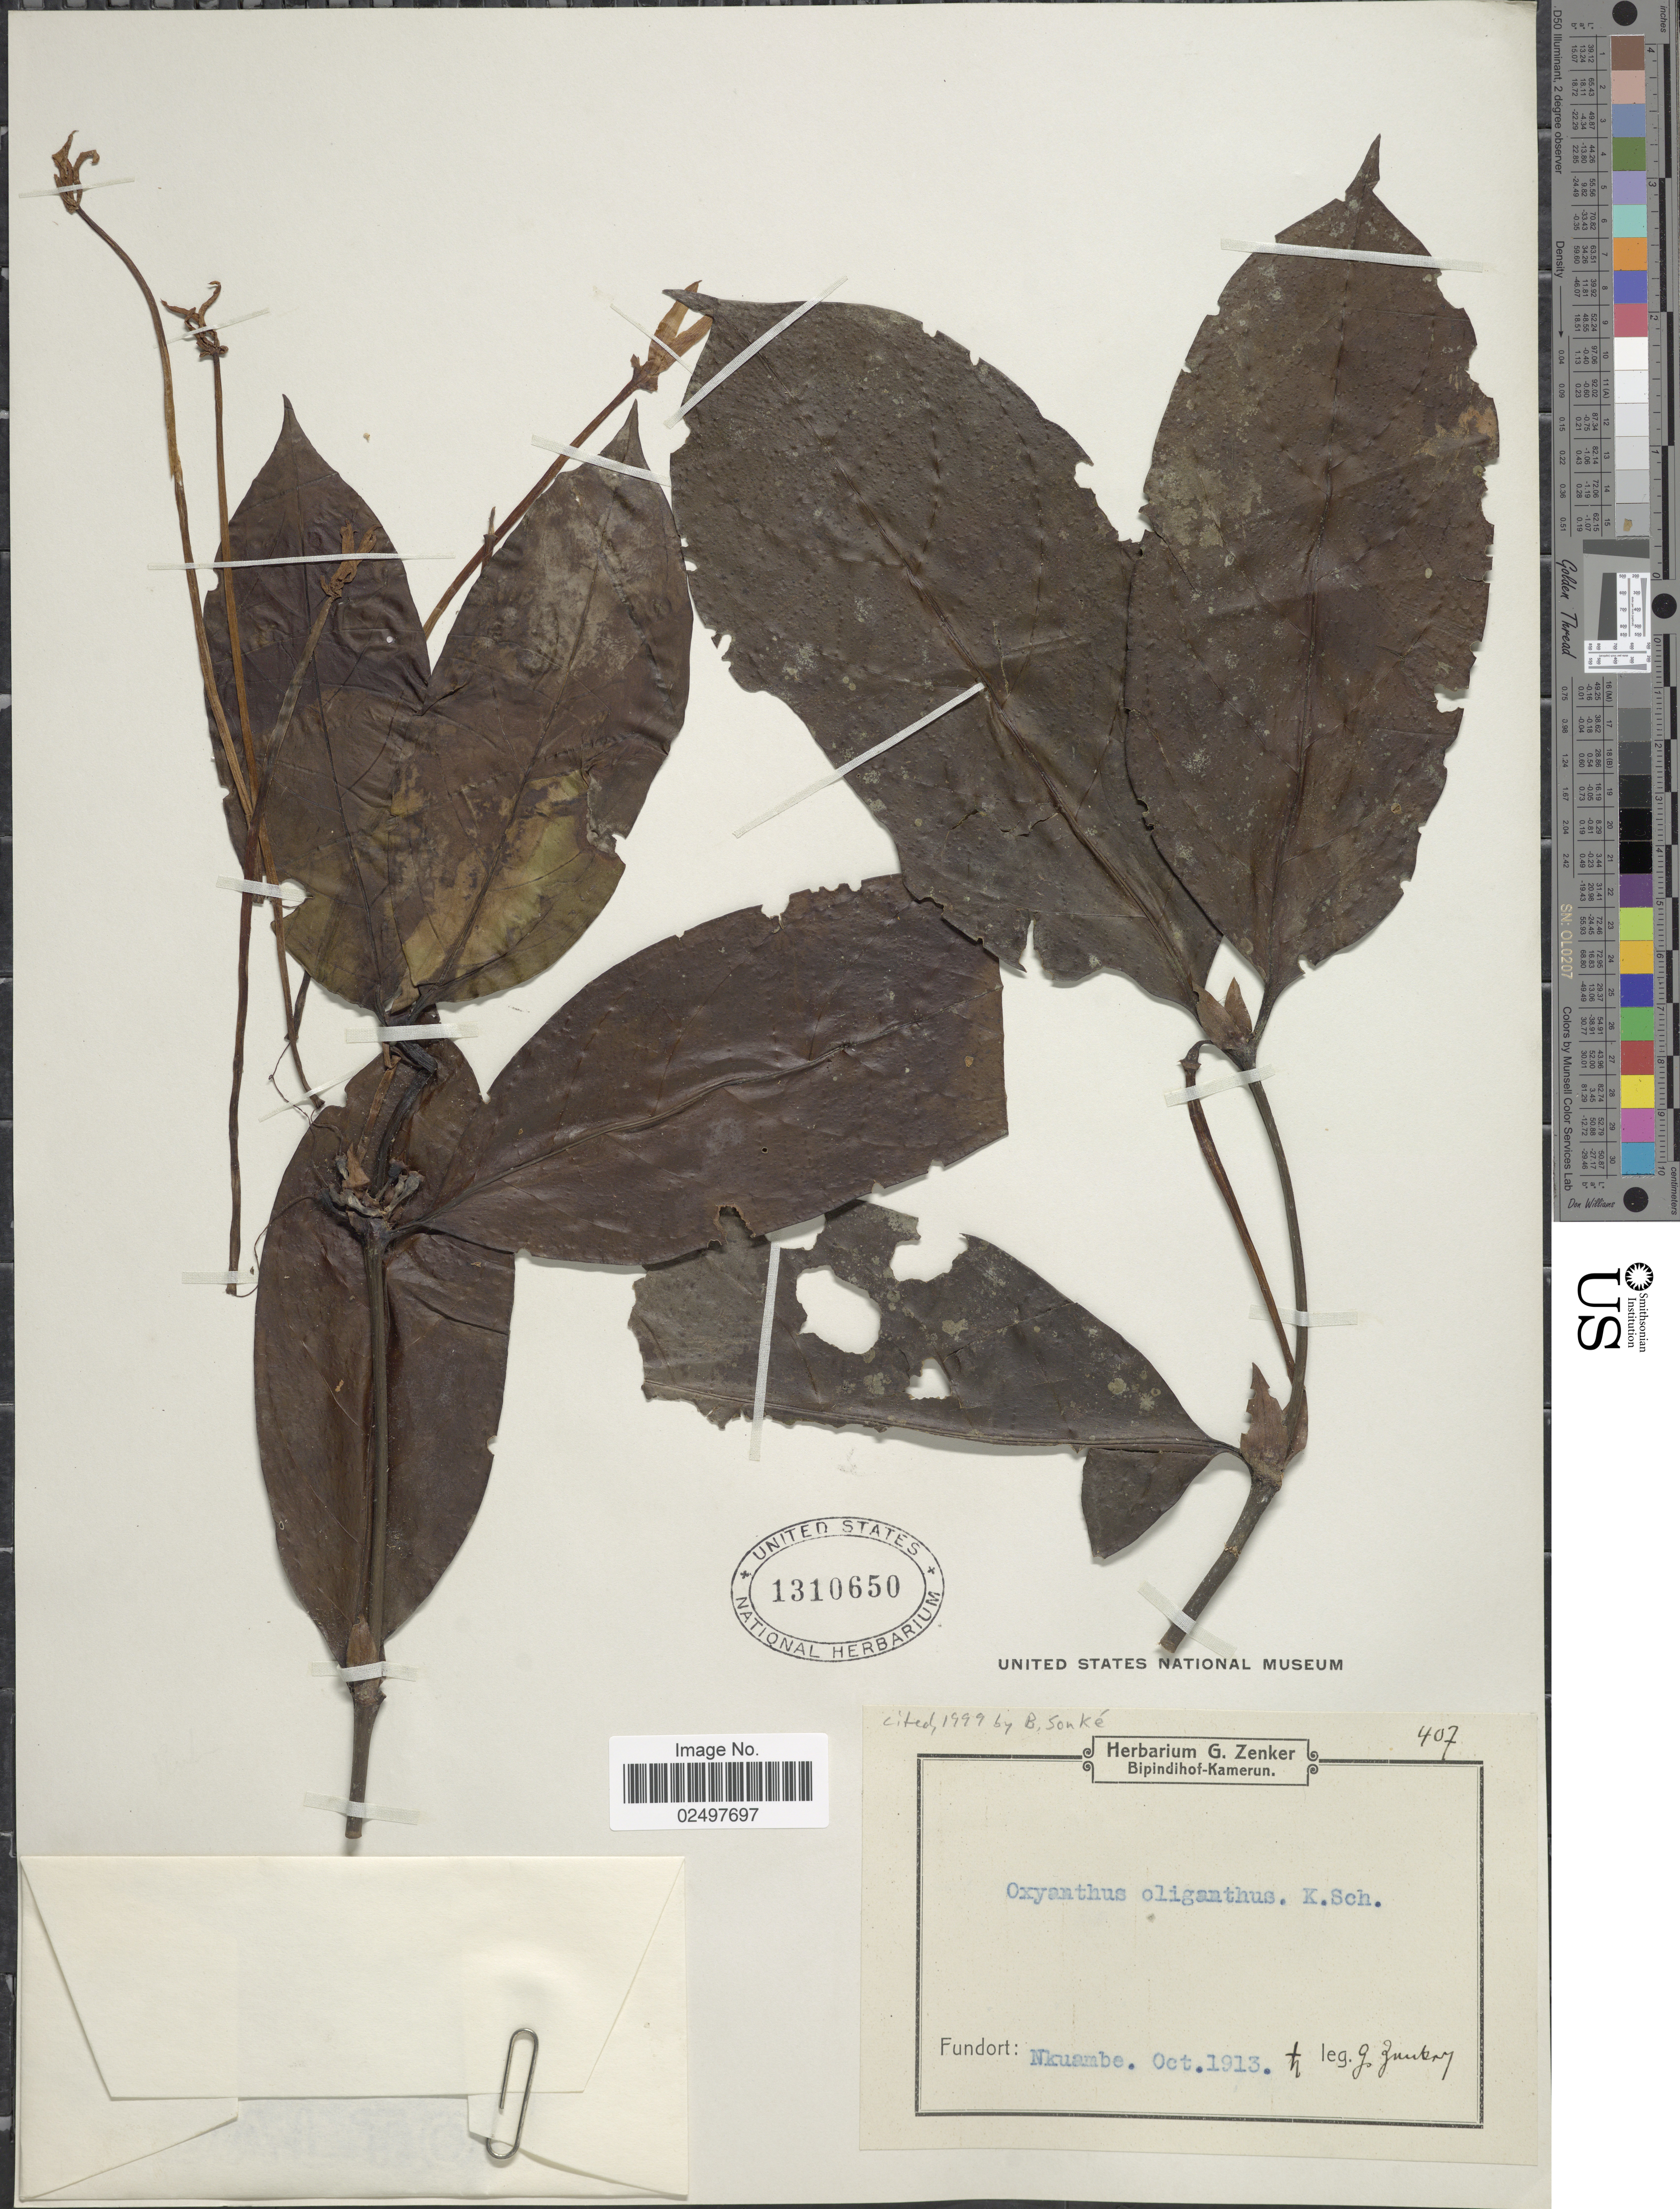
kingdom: Plantae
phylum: Tracheophyta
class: Magnoliopsida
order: Gentianales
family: Rubiaceae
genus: Oxyanthus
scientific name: Oxyanthus oliganthus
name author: K. Schum.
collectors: G. A. Zenker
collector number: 407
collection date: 1913-10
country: Cameroon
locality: Nkuambe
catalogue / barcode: US 1310650